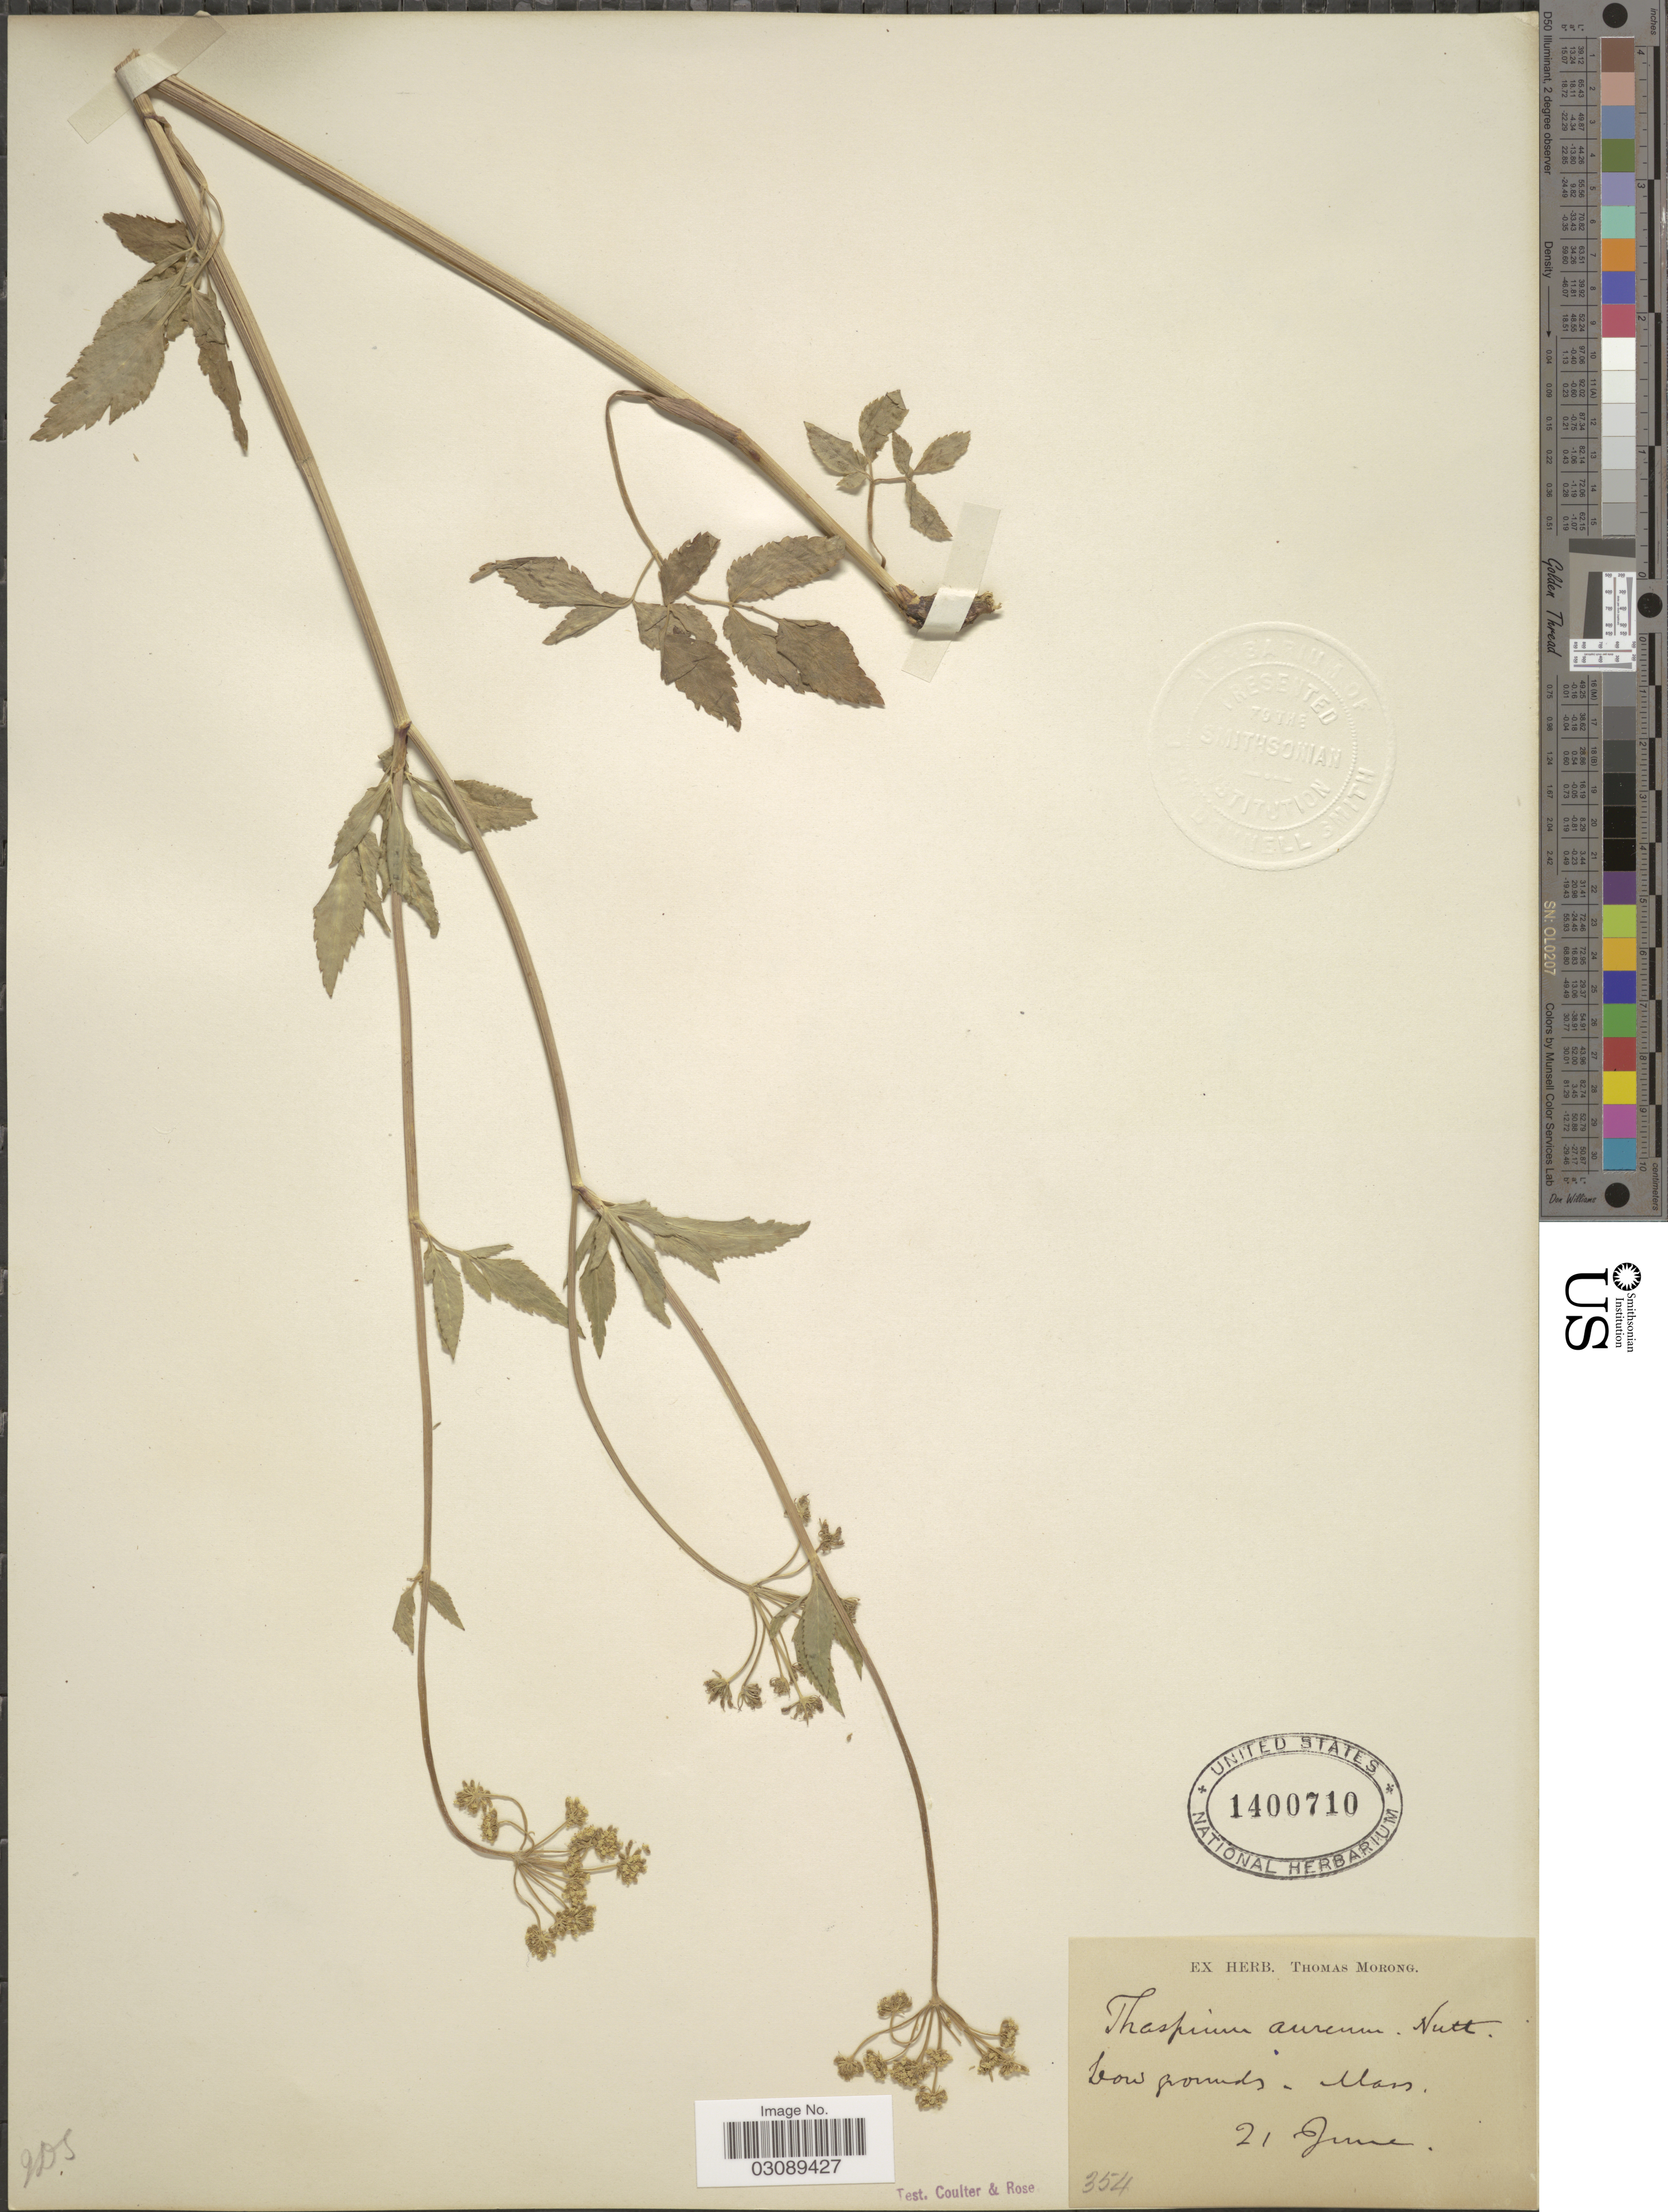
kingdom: Plantae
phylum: Tracheophyta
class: Magnoliopsida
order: Apiales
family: Apiaceae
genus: Thaspium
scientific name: Thaspium aureum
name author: (L.) Nutt.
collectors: Ex herb. Thomas Morong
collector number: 354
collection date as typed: Transcribed d/m/y: /6/21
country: United States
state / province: Massachusetts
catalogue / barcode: US 1400710